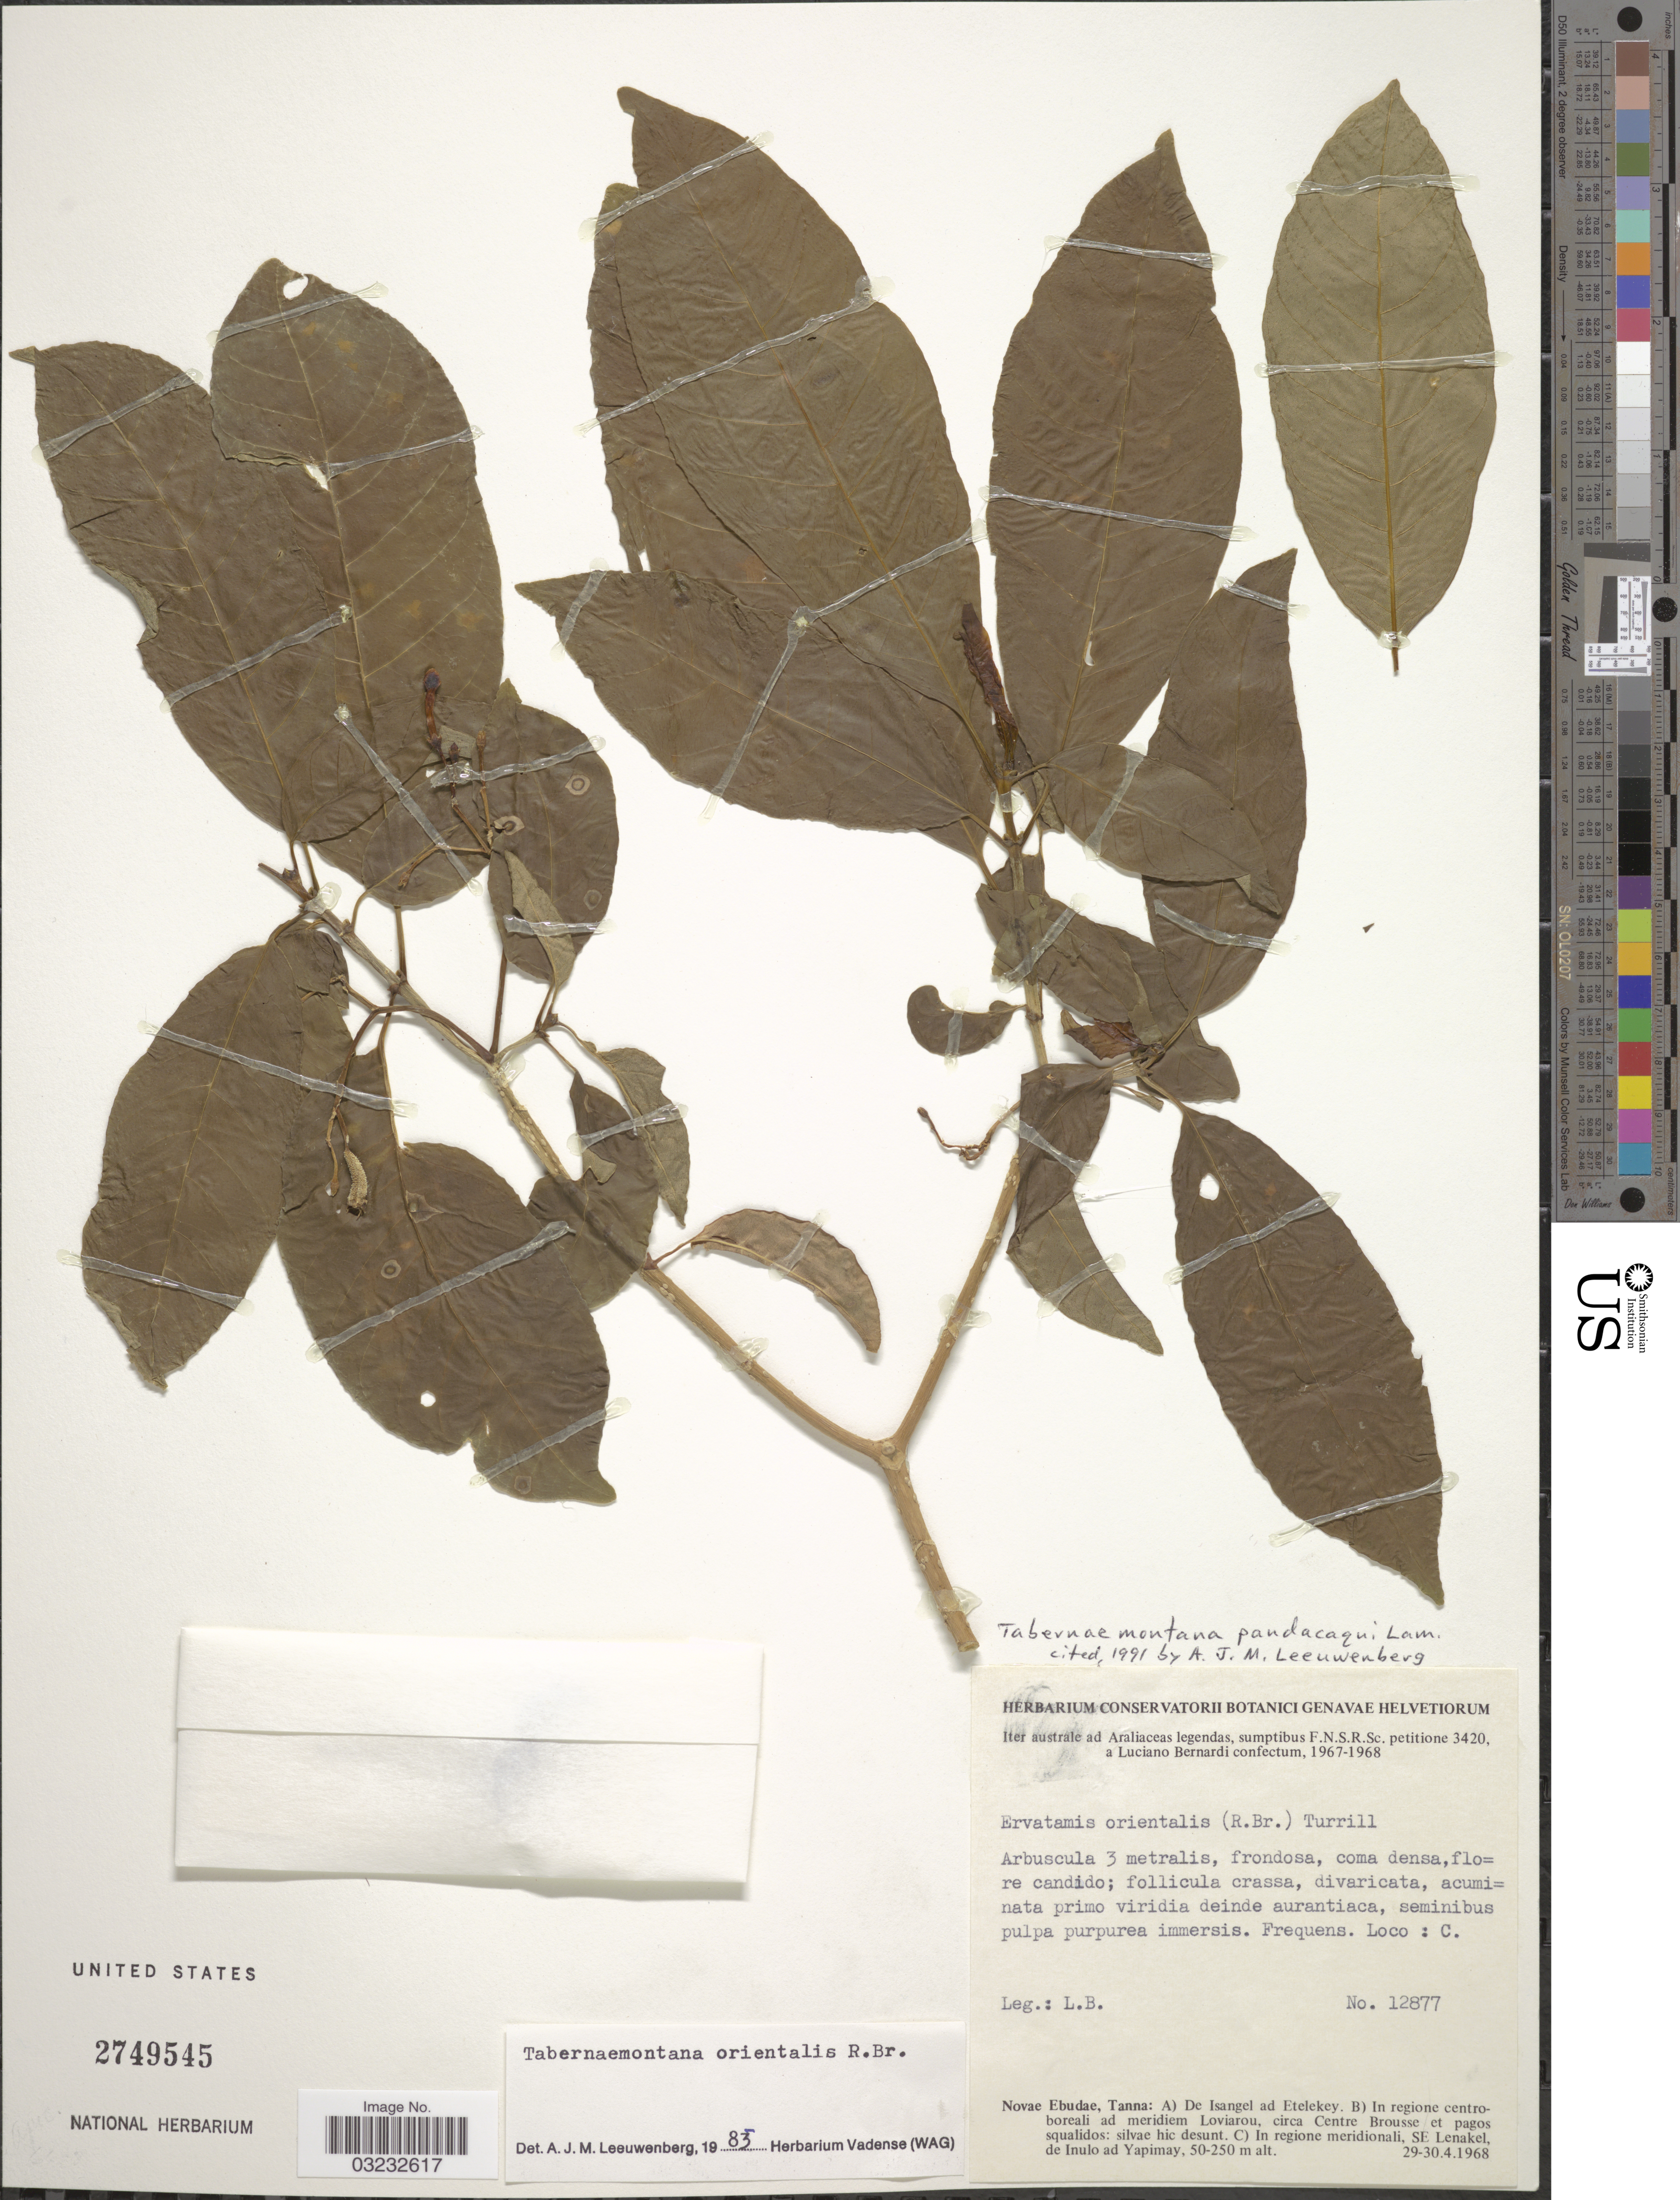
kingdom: Plantae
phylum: Tracheophyta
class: Magnoliopsida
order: Gentianales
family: Apocynaceae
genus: Tabernaemontana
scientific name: Tabernaemontana pandacaqui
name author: Poir.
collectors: L. Bernardi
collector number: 12877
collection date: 1968-04-29/1968-04-30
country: Vanuatu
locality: Novae Ebudae, Tanna: In regione meridionali, SE Lenakel, de Inulo ad Yapimay.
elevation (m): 50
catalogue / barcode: US 2749545